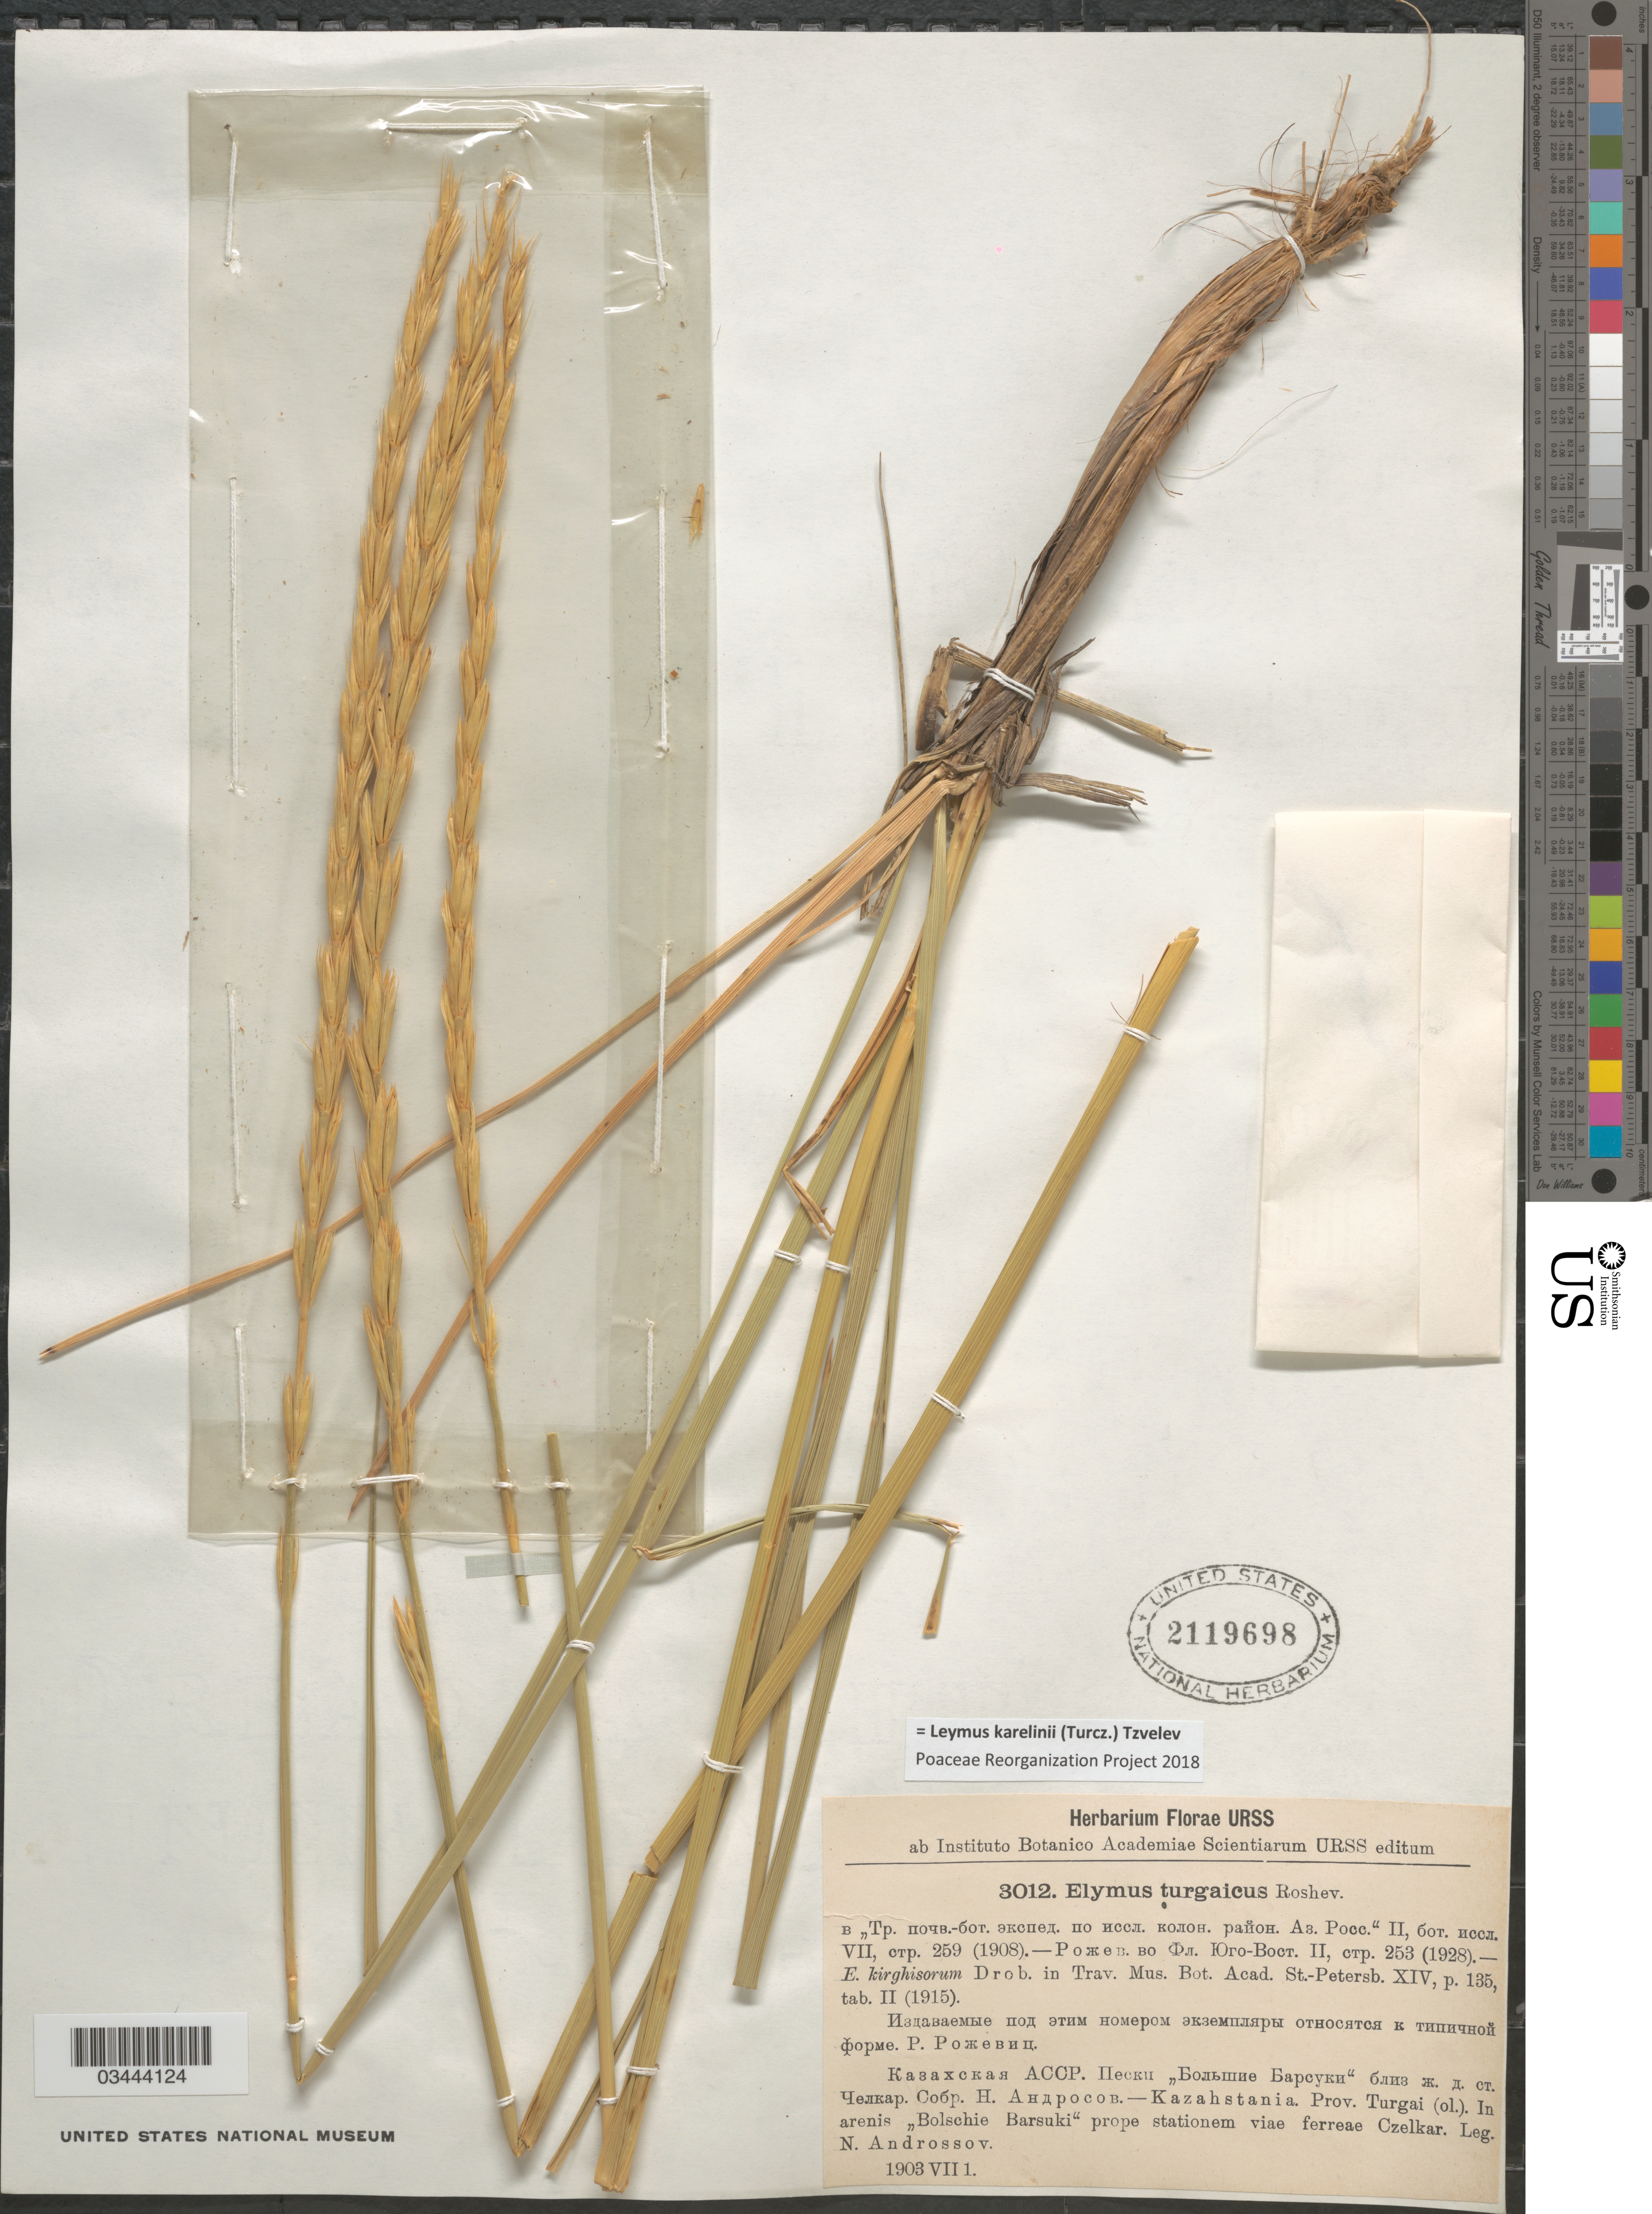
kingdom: Plantae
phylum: Tracheophyta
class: Liliopsida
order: Poales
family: Poaceae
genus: Leymus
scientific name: Leymus karelinii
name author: (Turcz.) Tzvelev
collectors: N. Androssov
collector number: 3012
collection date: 1903-07-01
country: Kazakhstan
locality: Kazahstania. Prov. Turgai (ol.). In arenis "Bolschie Barsuki" prope stationem viae ferreae Czelkar.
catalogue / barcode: US 2119698